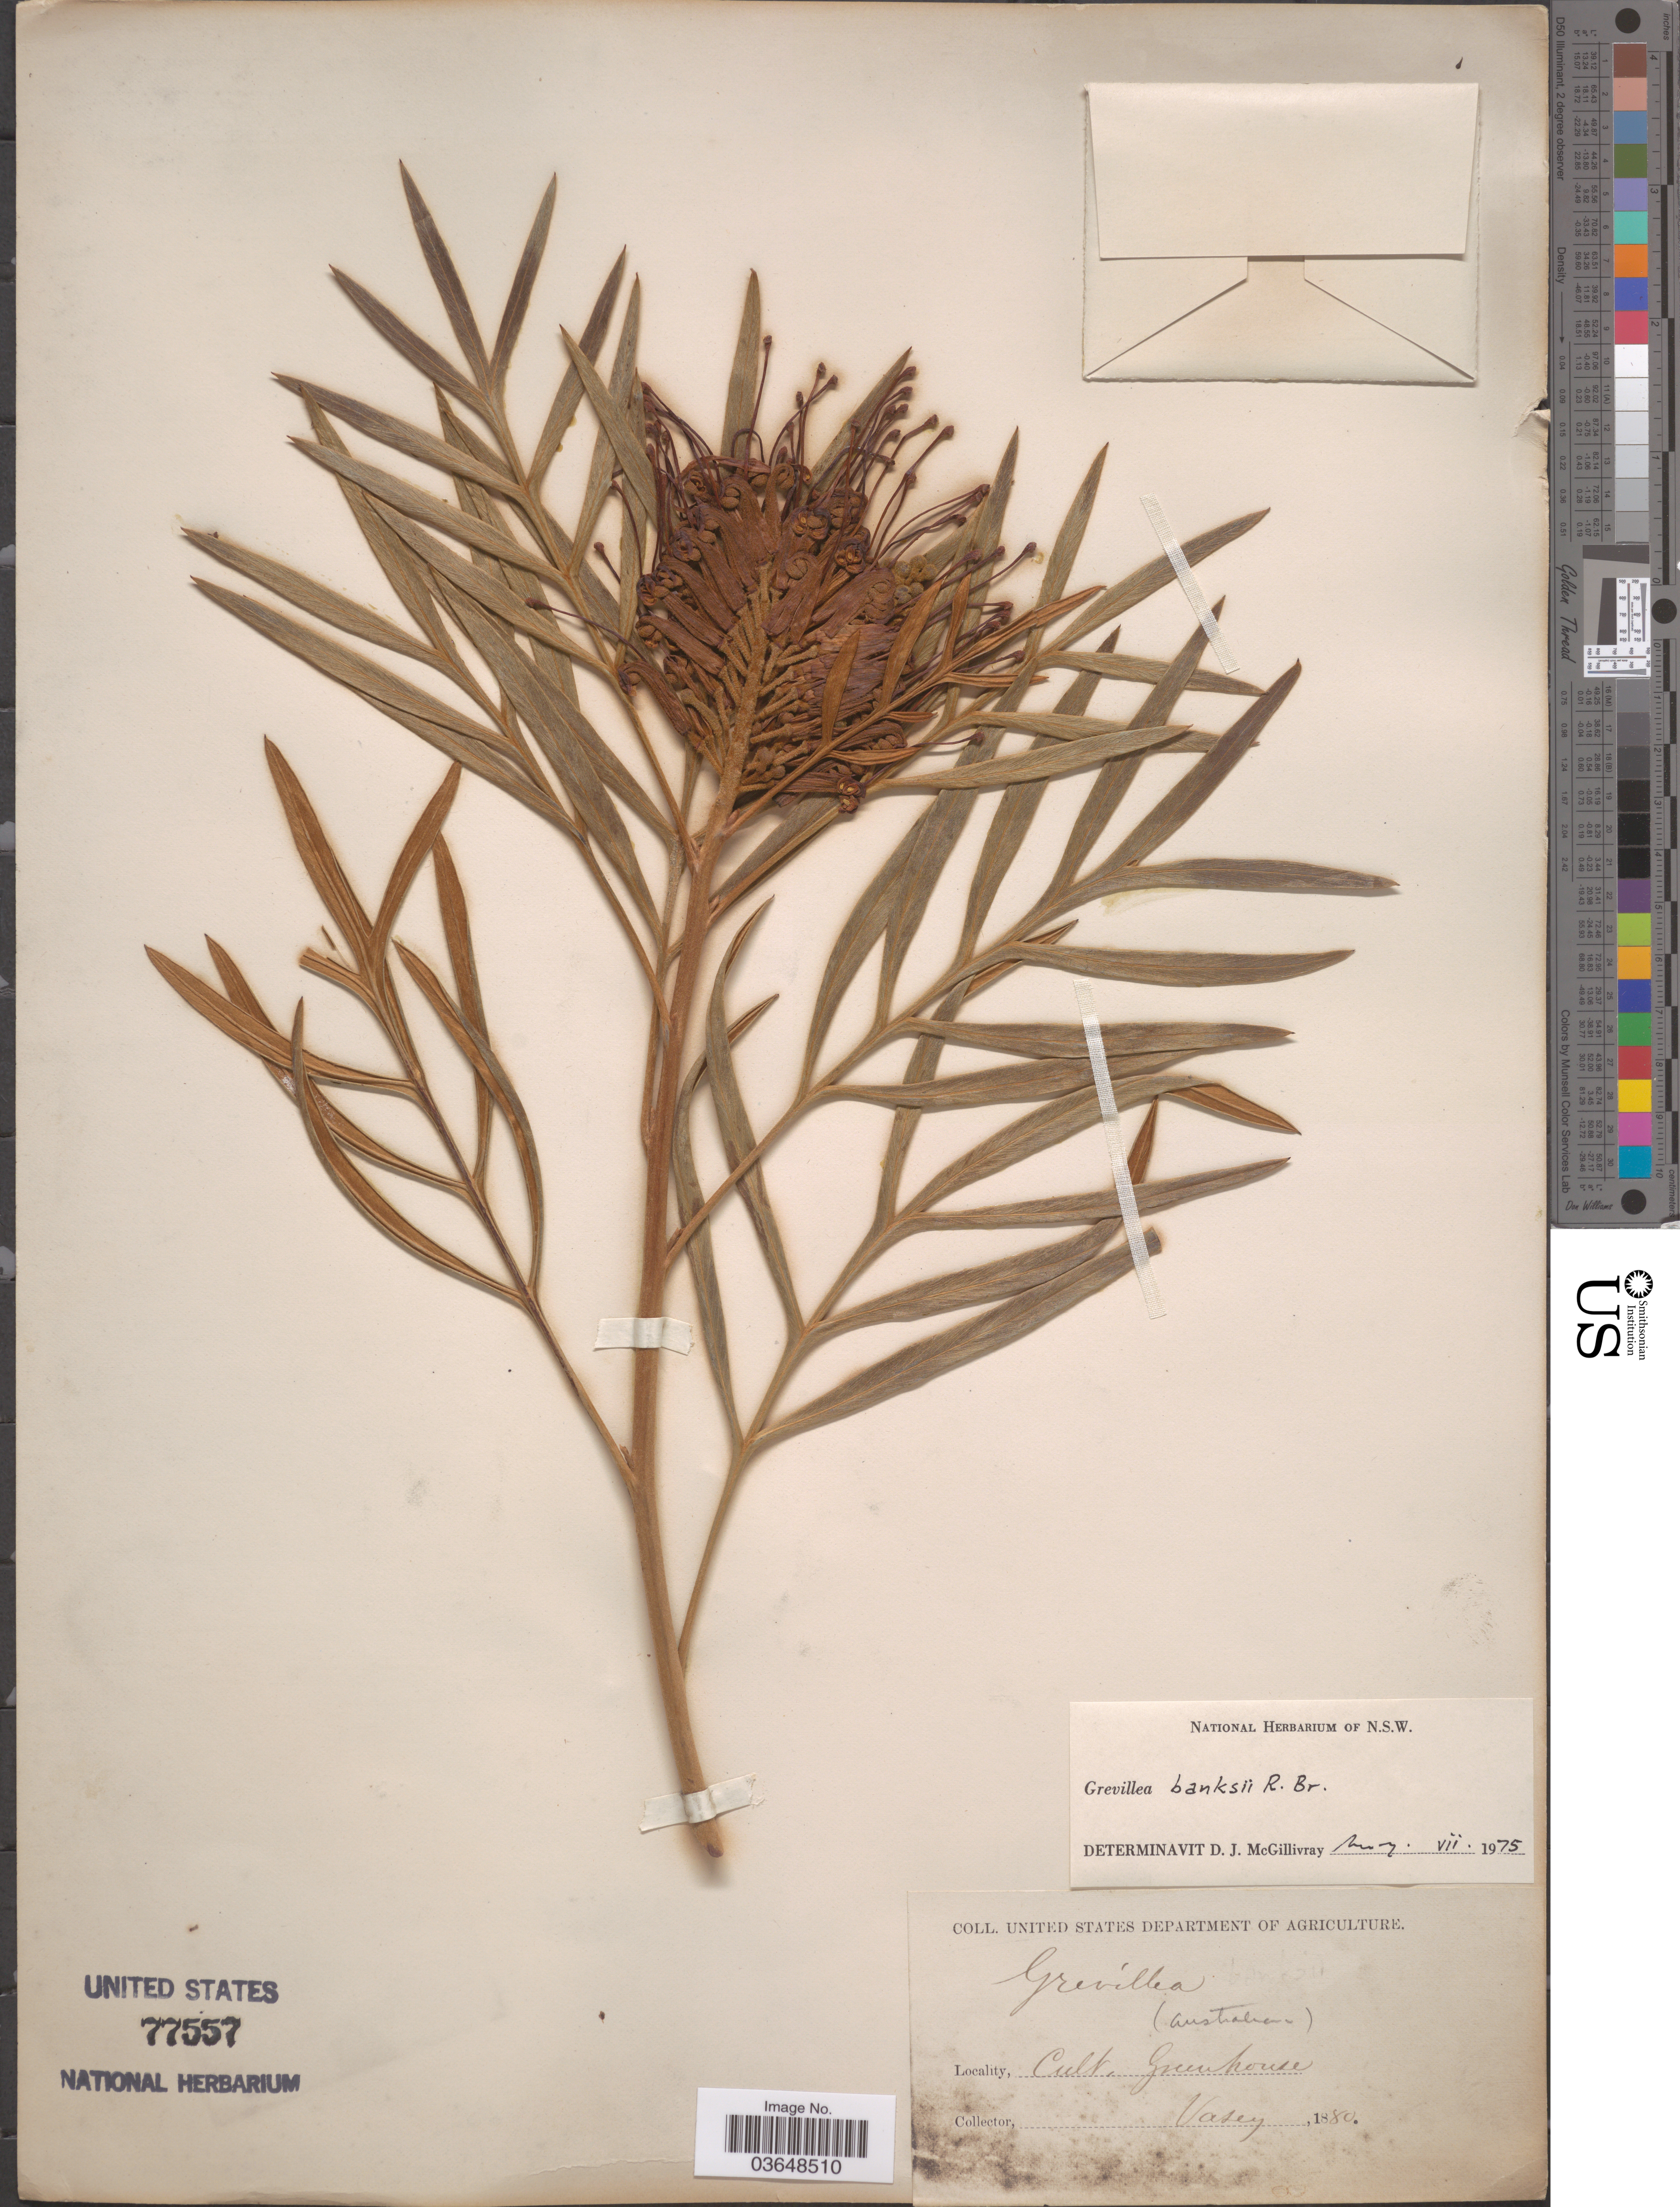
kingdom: Plantae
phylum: Tracheophyta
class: Magnoliopsida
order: Proteales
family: Proteaceae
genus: Grevillea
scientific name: Grevillea banksii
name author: R. Br.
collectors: Vasey, --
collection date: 1880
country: United States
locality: Greenhouse.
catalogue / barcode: US 77557